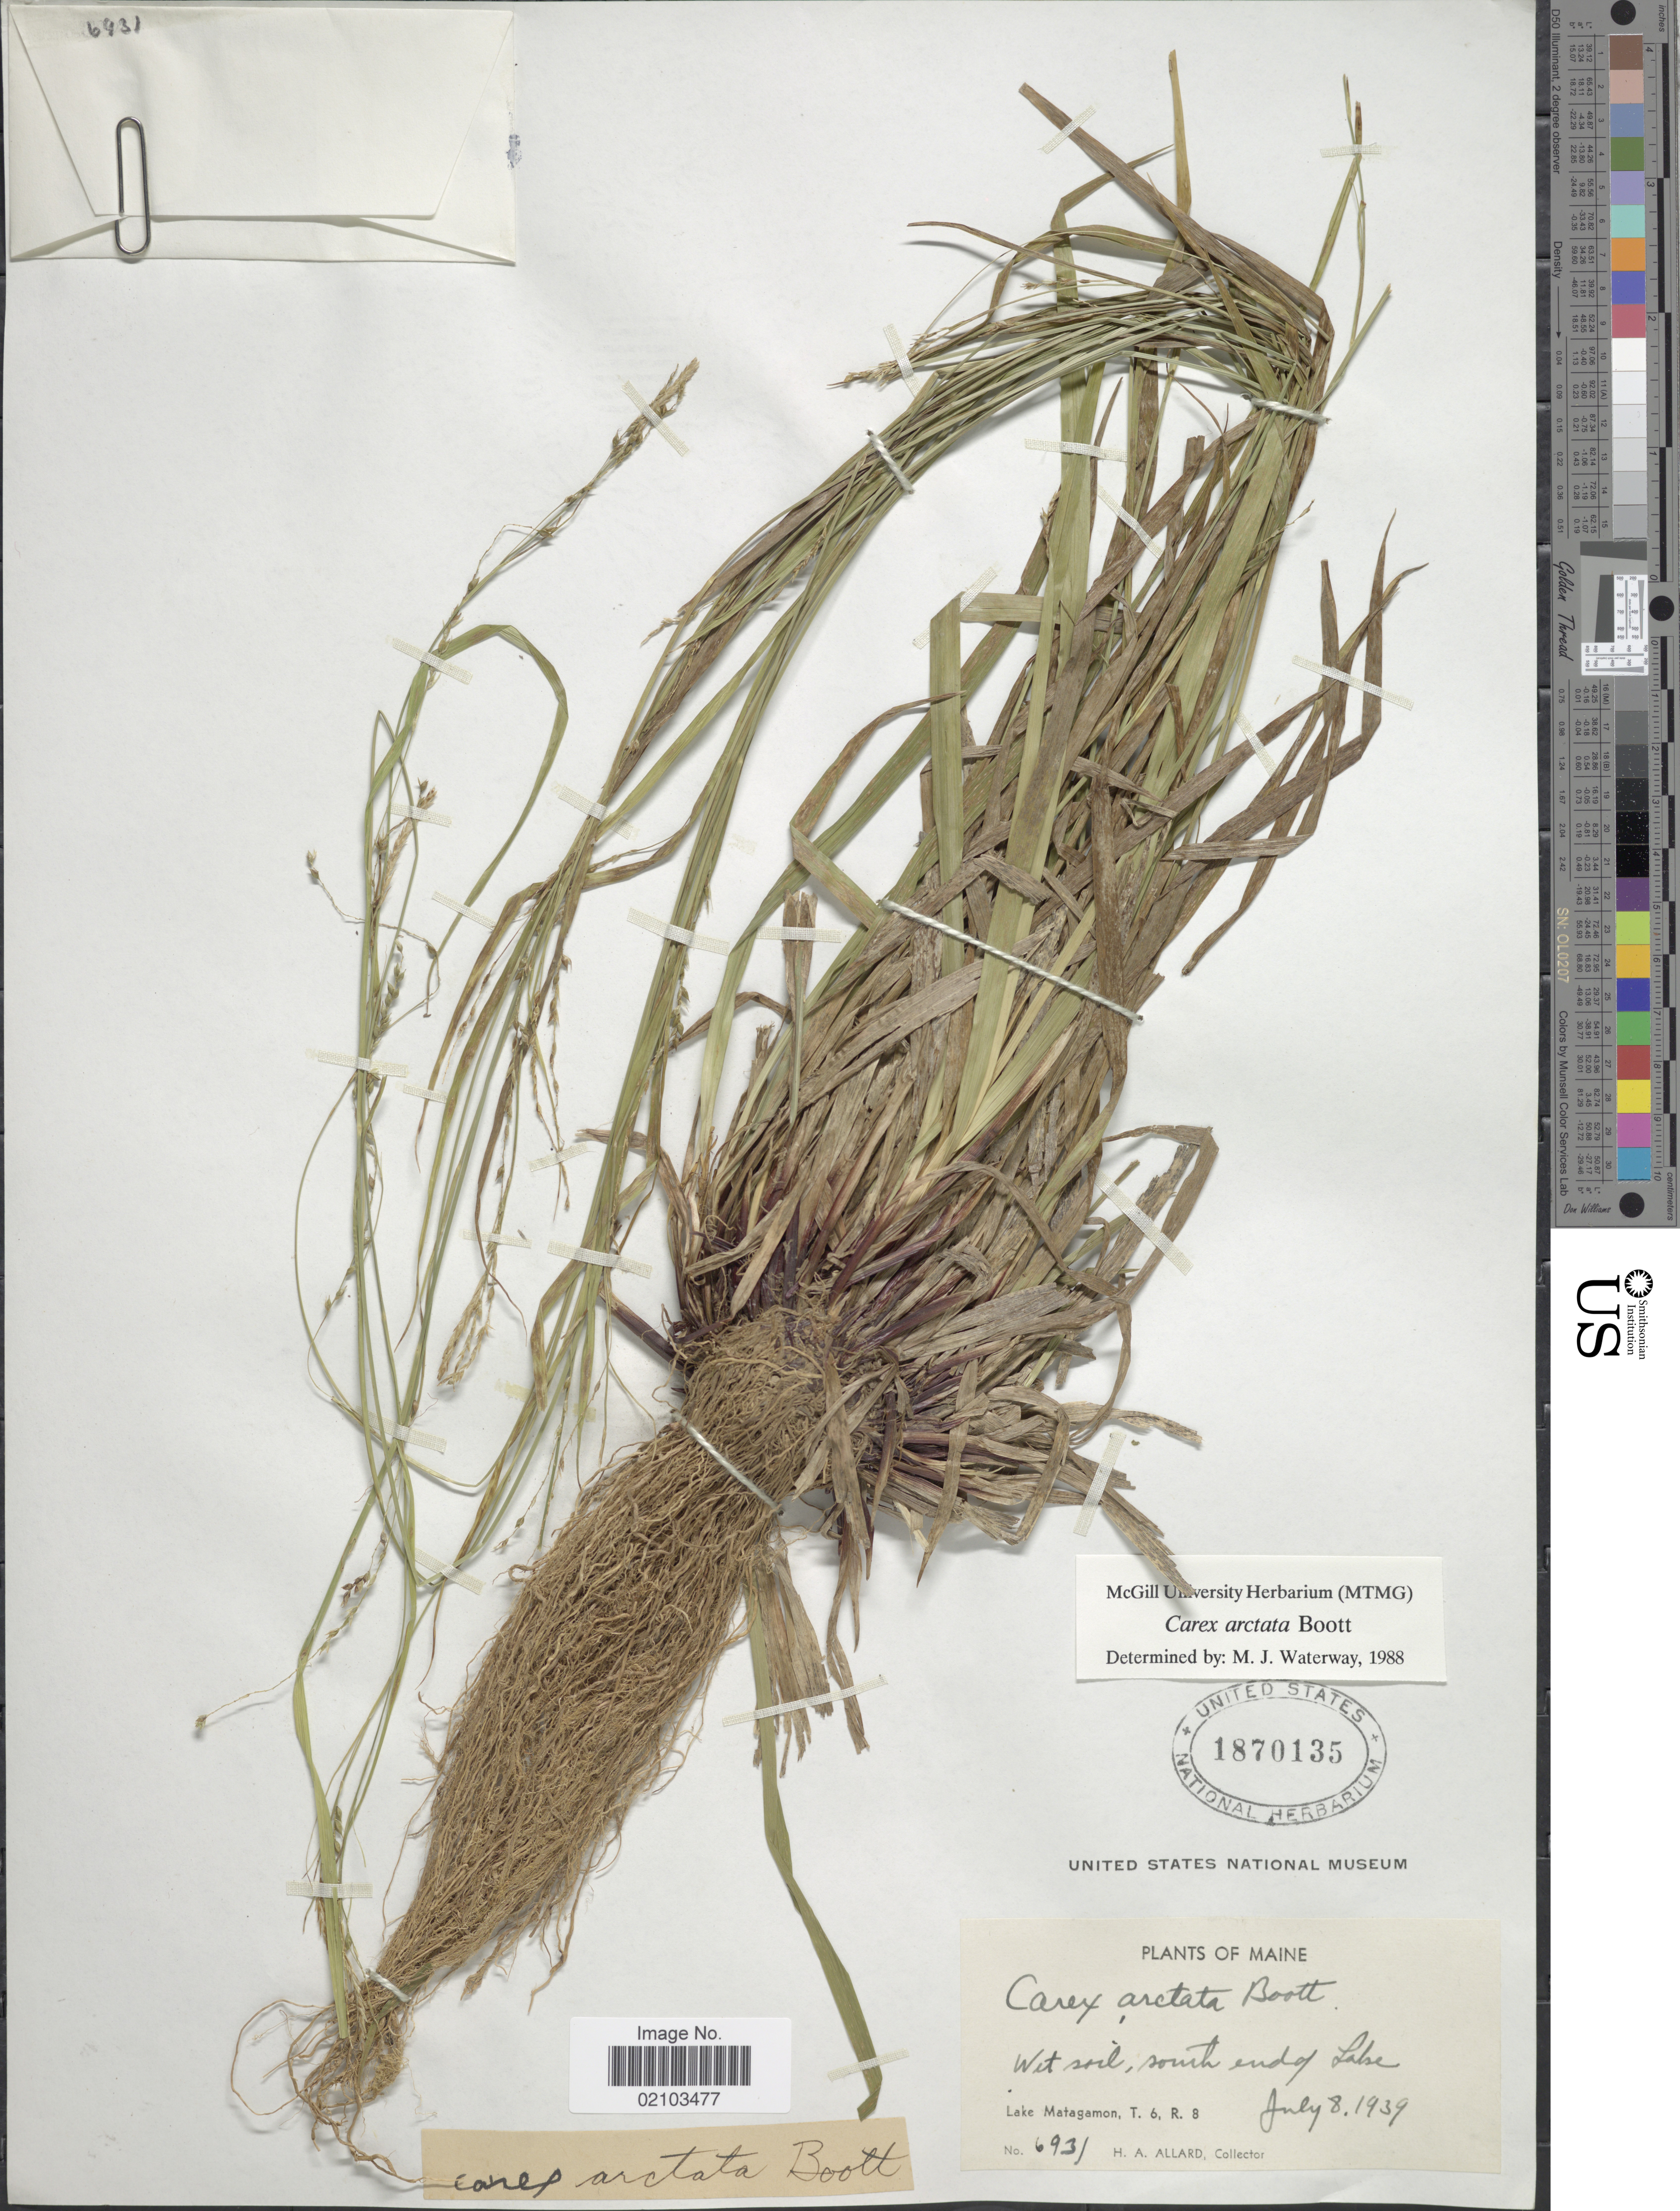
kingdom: Plantae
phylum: Tracheophyta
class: Liliopsida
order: Poales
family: Cyperaceae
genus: Carex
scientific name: Carex arctata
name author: Boott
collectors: H. A. Allard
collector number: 6931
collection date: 1939-07-08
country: United States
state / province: Maine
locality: Wet soil, south end of Lake, Lake Matagamon, T.6, R.8.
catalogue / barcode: US 1870135